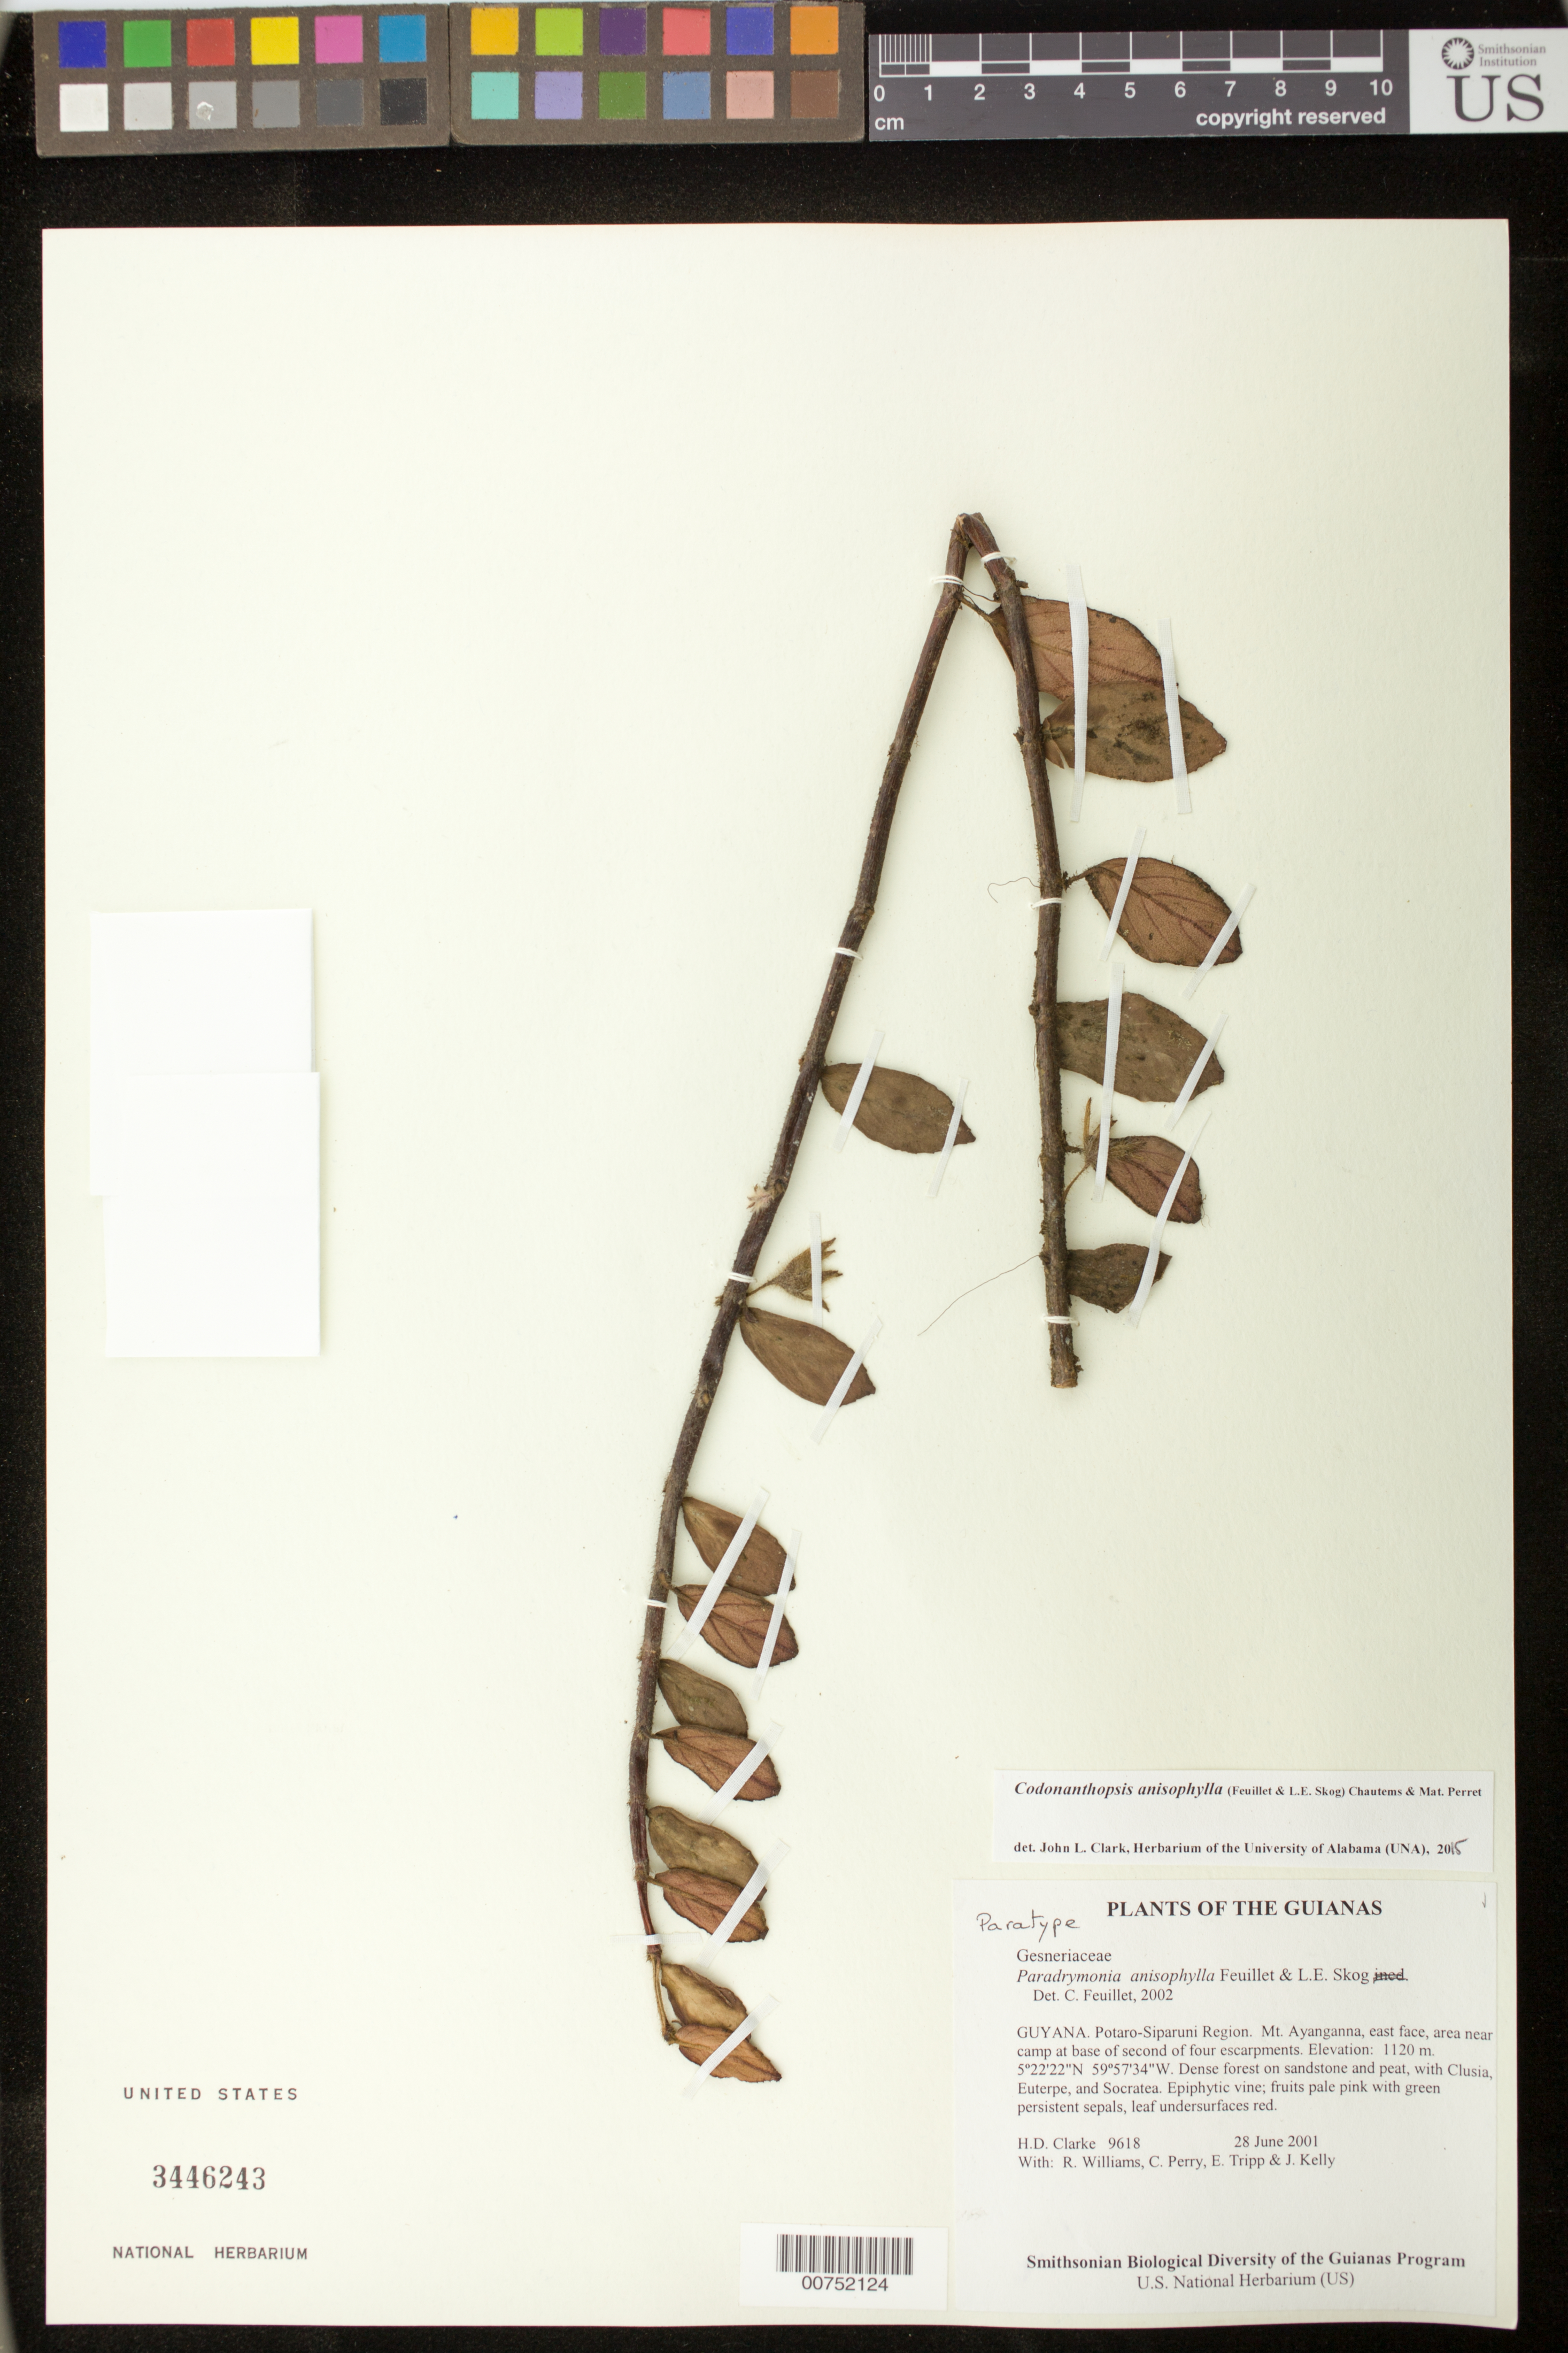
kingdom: Plantae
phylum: Tracheophyta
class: Magnoliopsida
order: Lamiales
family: Gesneriaceae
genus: Codonanthopsis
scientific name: Codonanthopsis anisophylla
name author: (Feuillet & L.E. Skog) Chautems & Mat.Perret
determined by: Clark, J. L., (SEL), The Marie Selby Botanical Garden (UNITED STATES)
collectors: H. D. Clarke, R. Williams, C. Perry, E. Tripp & J. Kelly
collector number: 9618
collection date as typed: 28 Jun 2001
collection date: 2001-06-28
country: Guyana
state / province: Potaro-Siparuni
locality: Mt. Ayanganna, east face, area near camp at base of second of four escarpments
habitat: Dense forest on sandstone and peat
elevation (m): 1120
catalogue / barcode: US 3446243